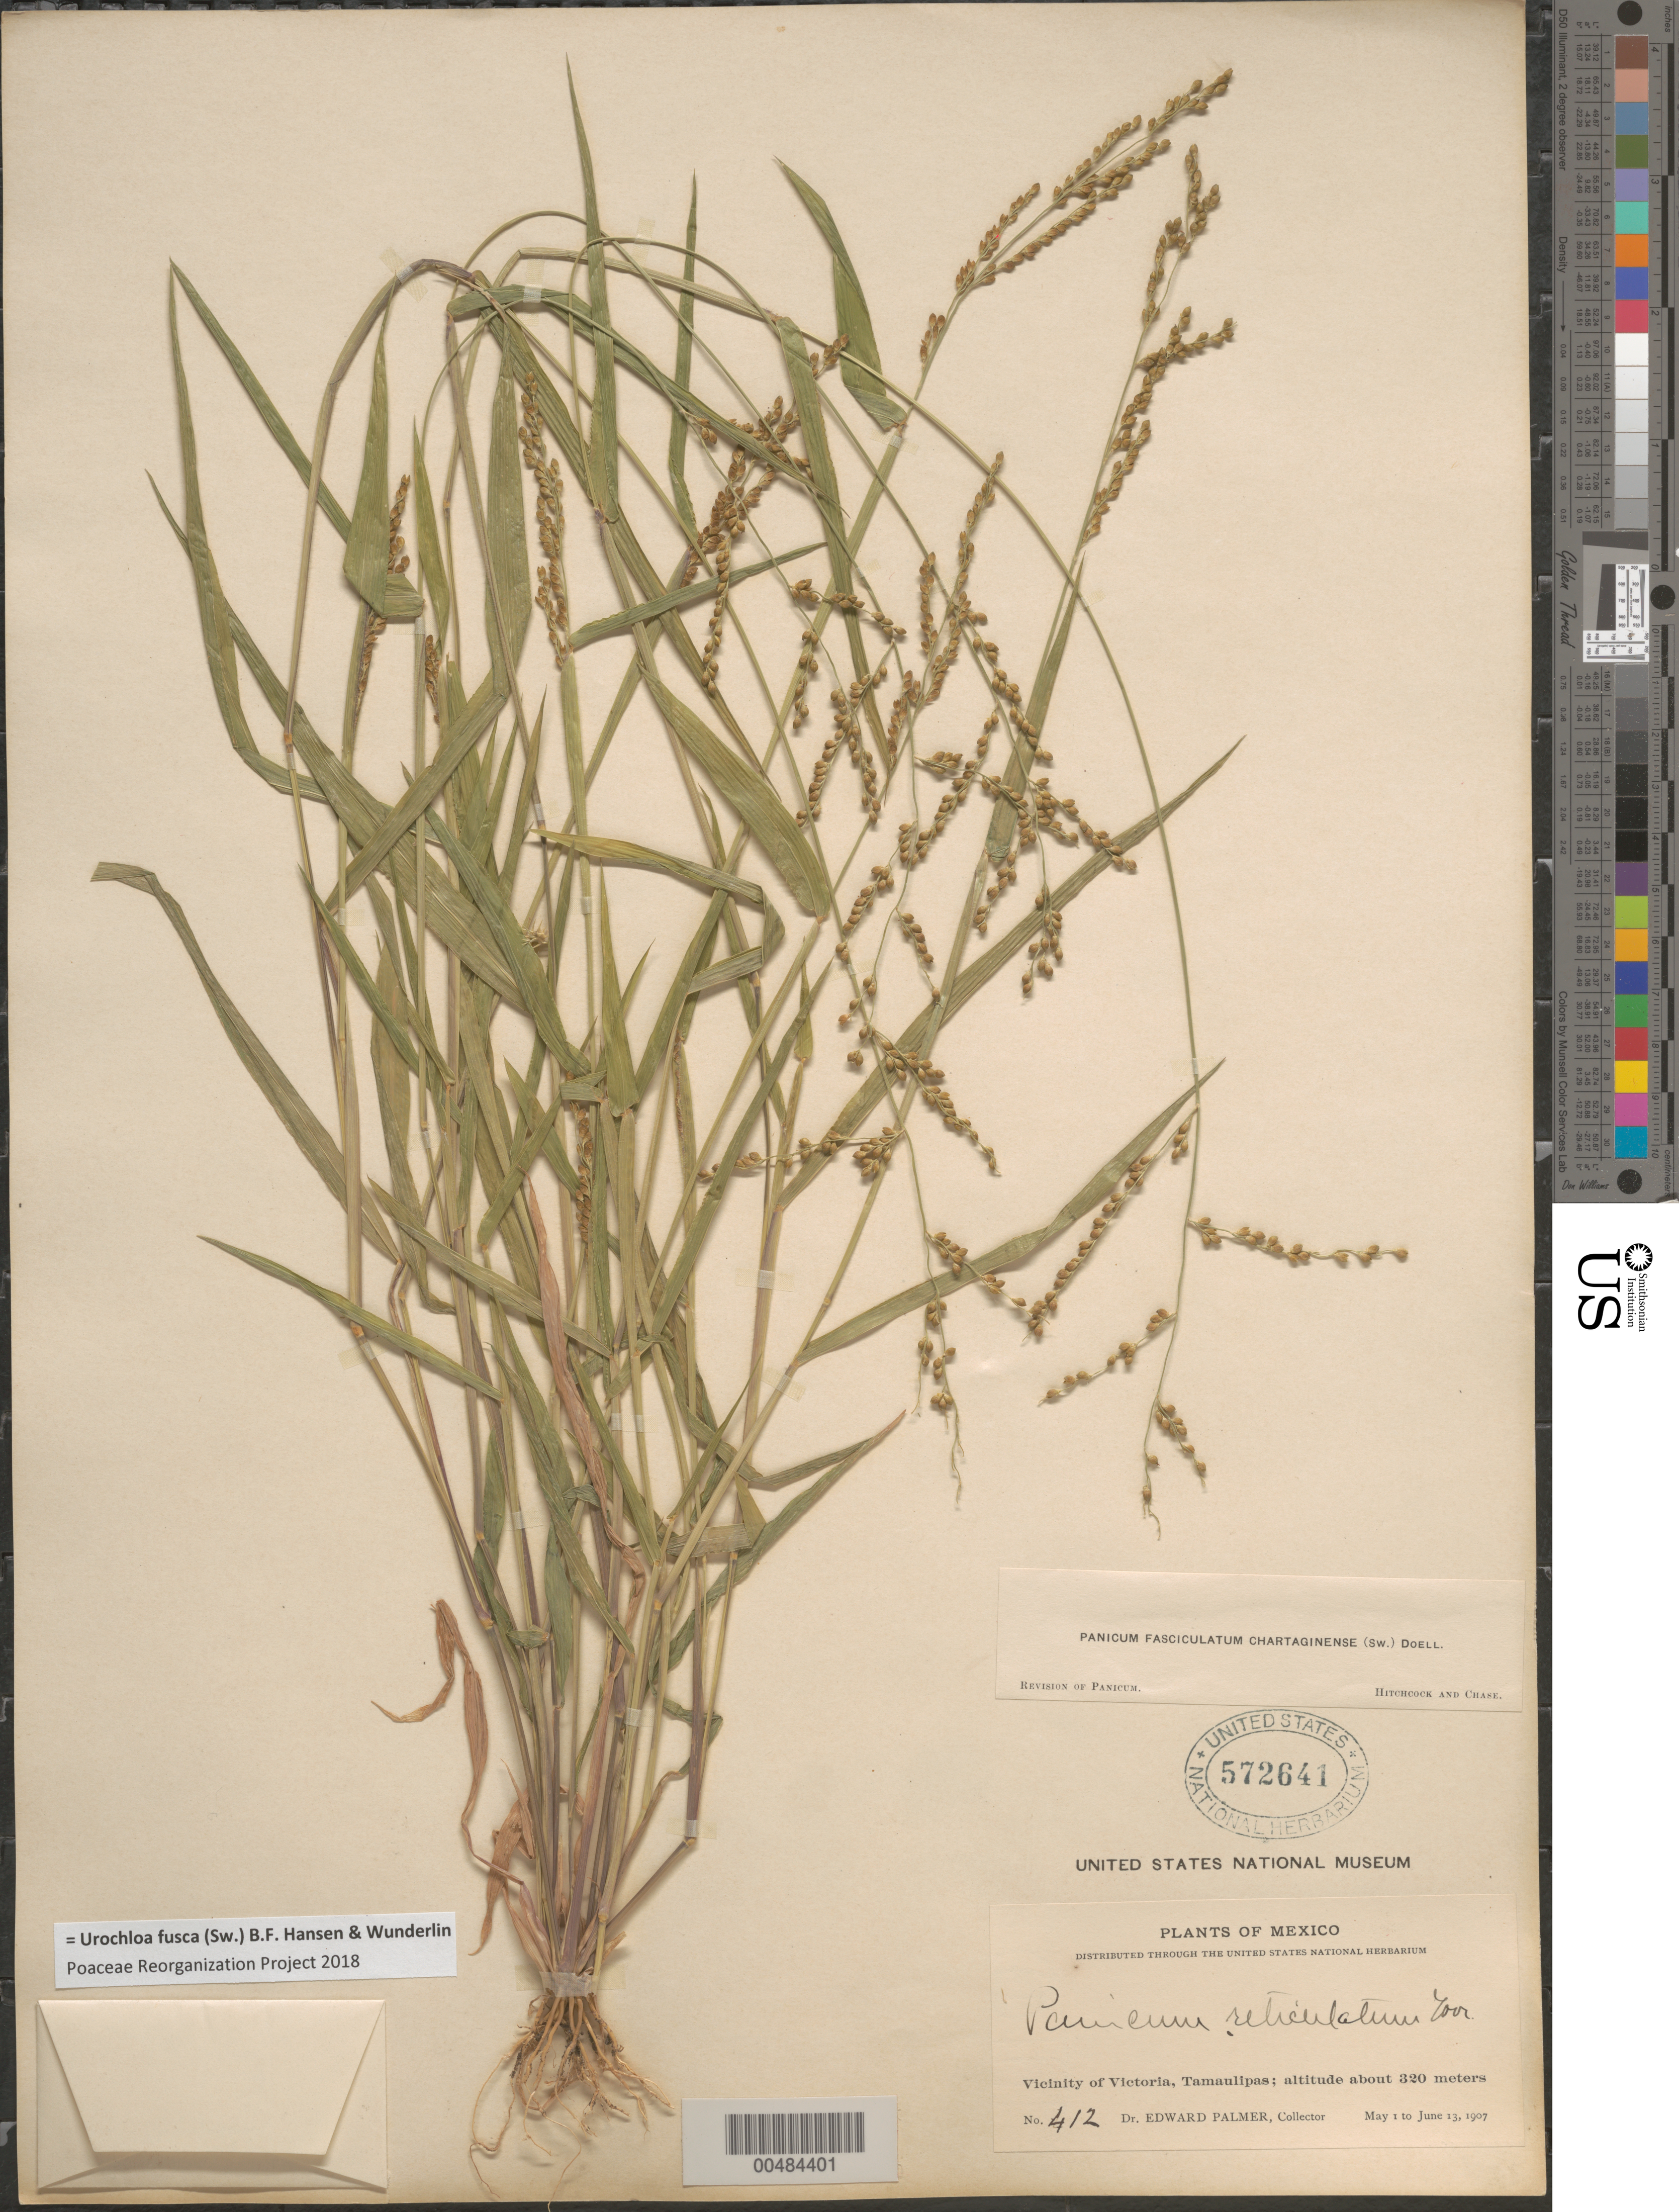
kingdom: Plantae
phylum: Tracheophyta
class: Liliopsida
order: Poales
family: Poaceae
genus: Brachiaria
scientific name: Brachiaria fasciculata var. reticulata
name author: (Torr.) Beetle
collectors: E. Palmer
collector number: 412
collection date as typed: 1 May 1907 to 13 Jun 1907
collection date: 1907-05-01/1907-06-13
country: Mexico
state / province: Tamaulipas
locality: Vicinity of Victoria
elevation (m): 320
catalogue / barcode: US 572641